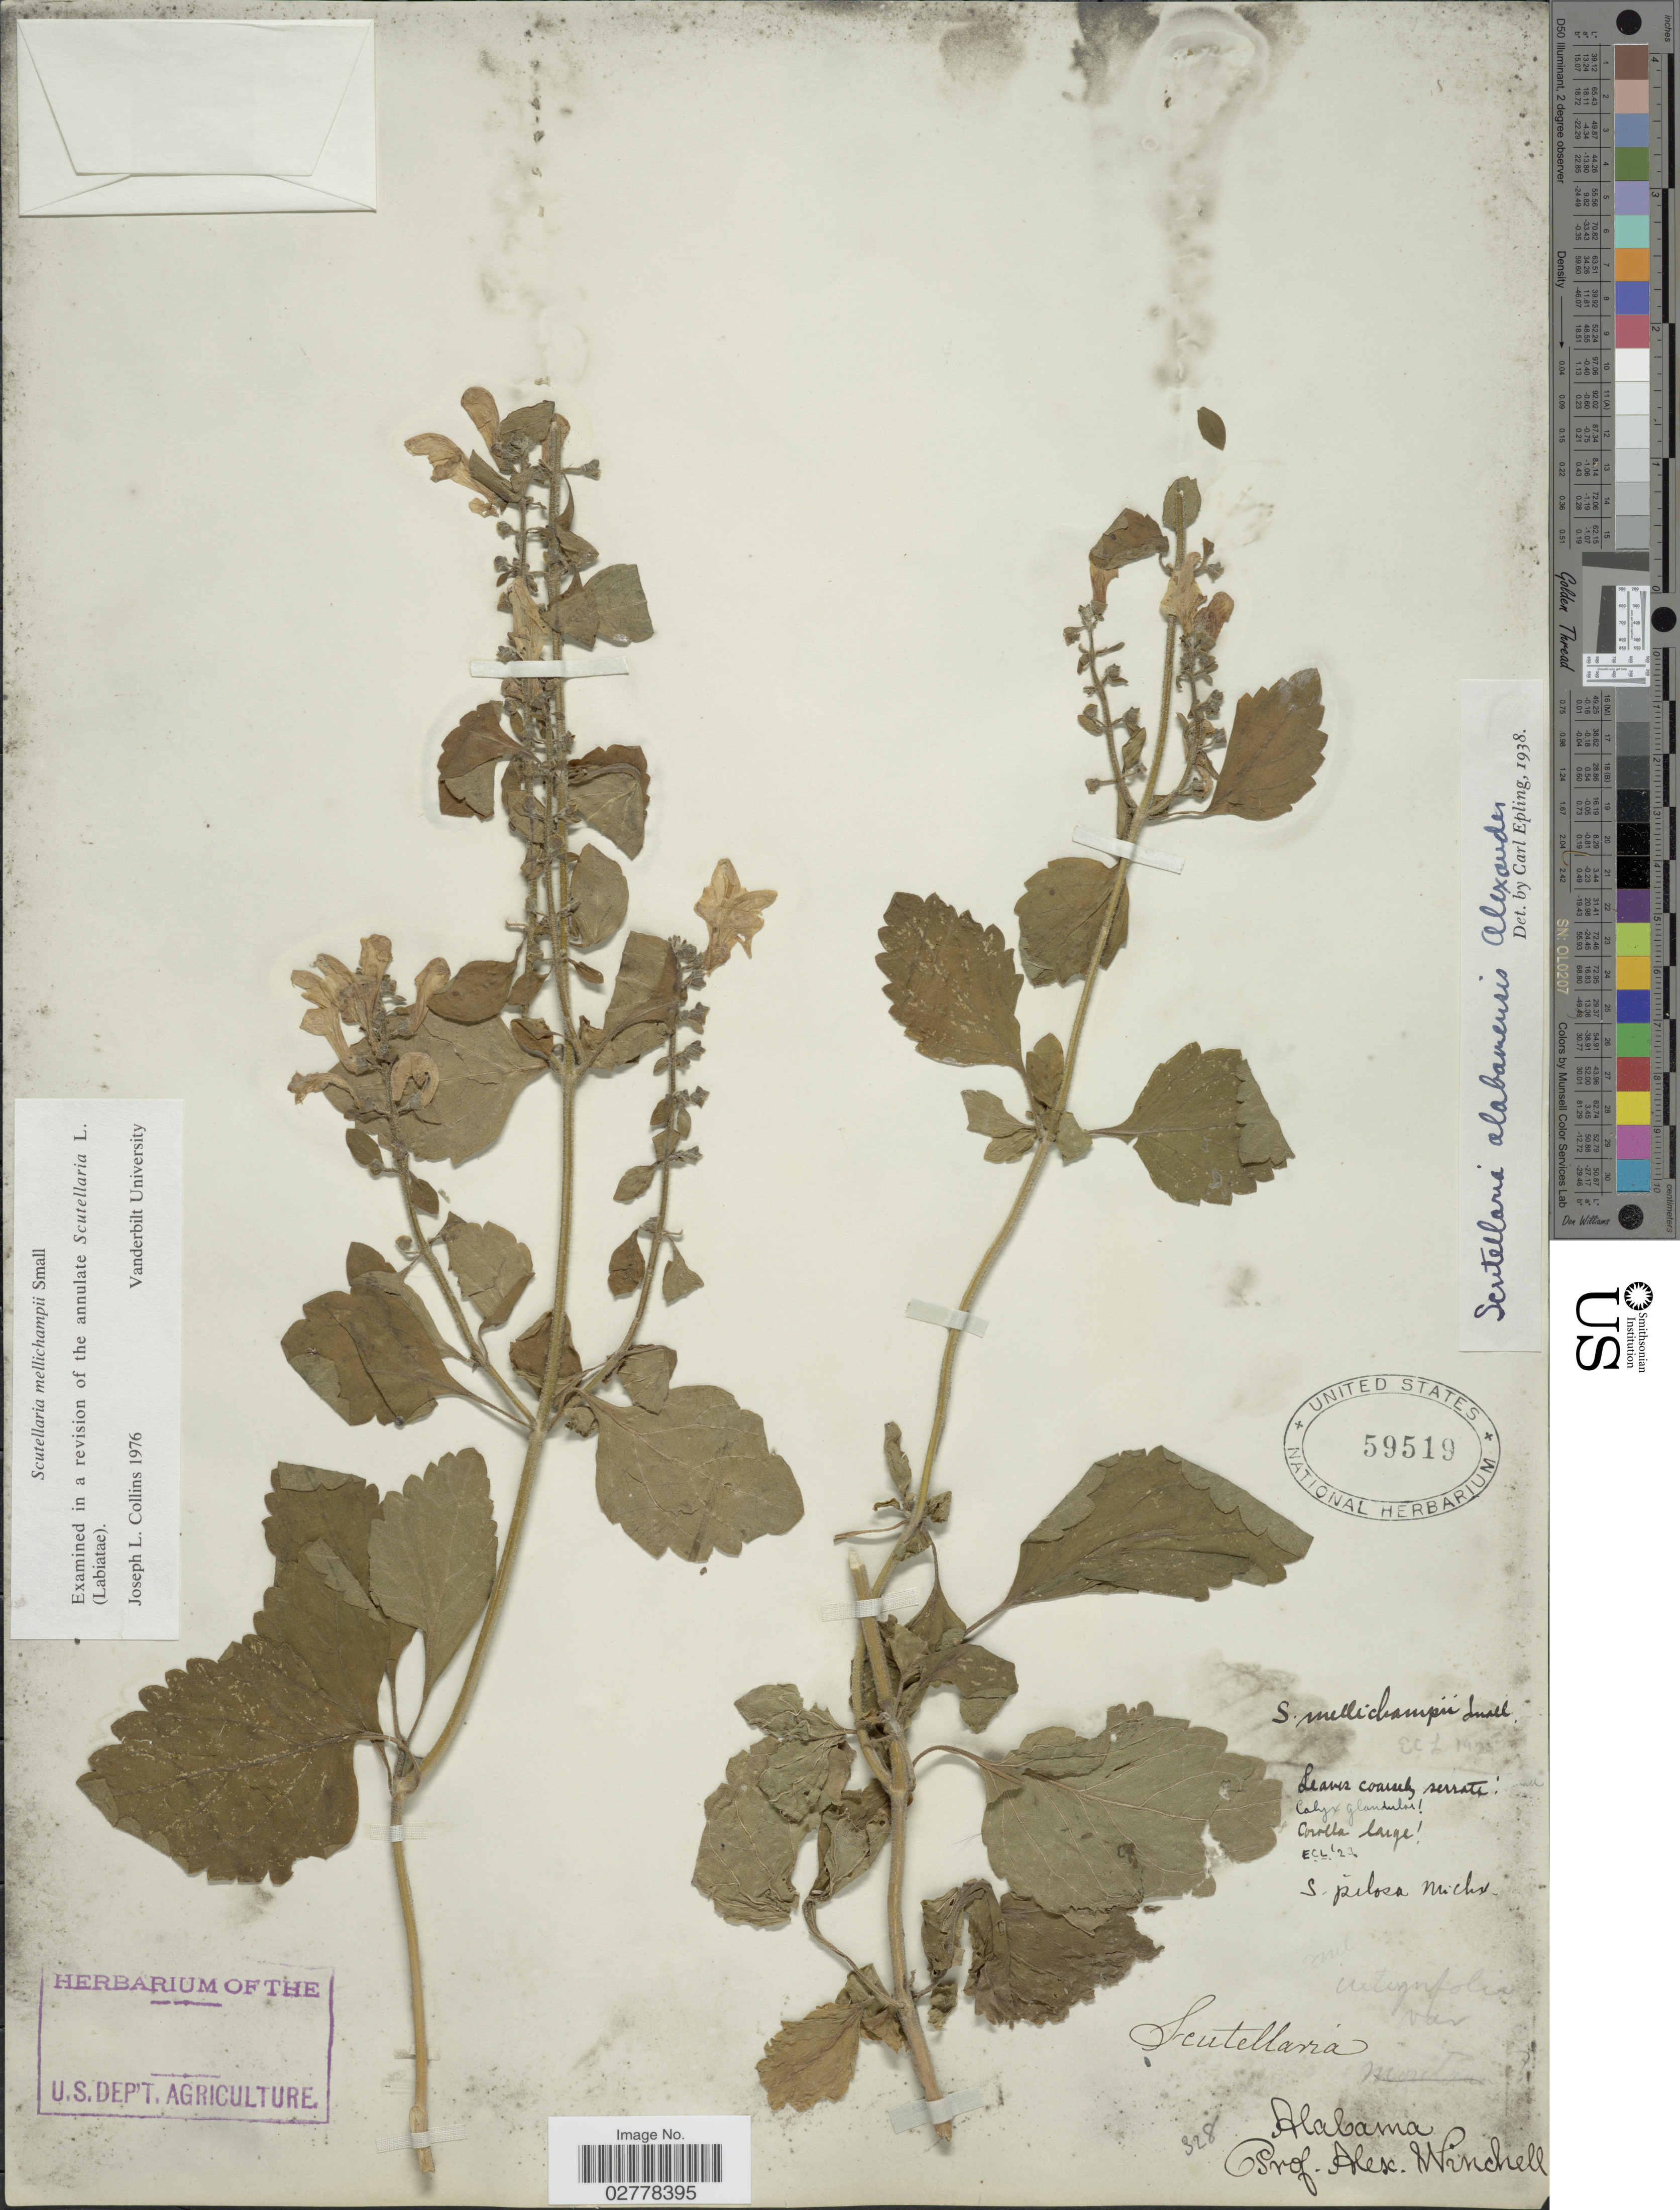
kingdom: Plantae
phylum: Tracheophyta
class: Magnoliopsida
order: Lamiales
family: Lamiaceae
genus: Scutellaria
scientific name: Scutellaria mellichampii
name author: Small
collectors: A. Winchell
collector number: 328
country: United States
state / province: Alabama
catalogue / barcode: US 59519